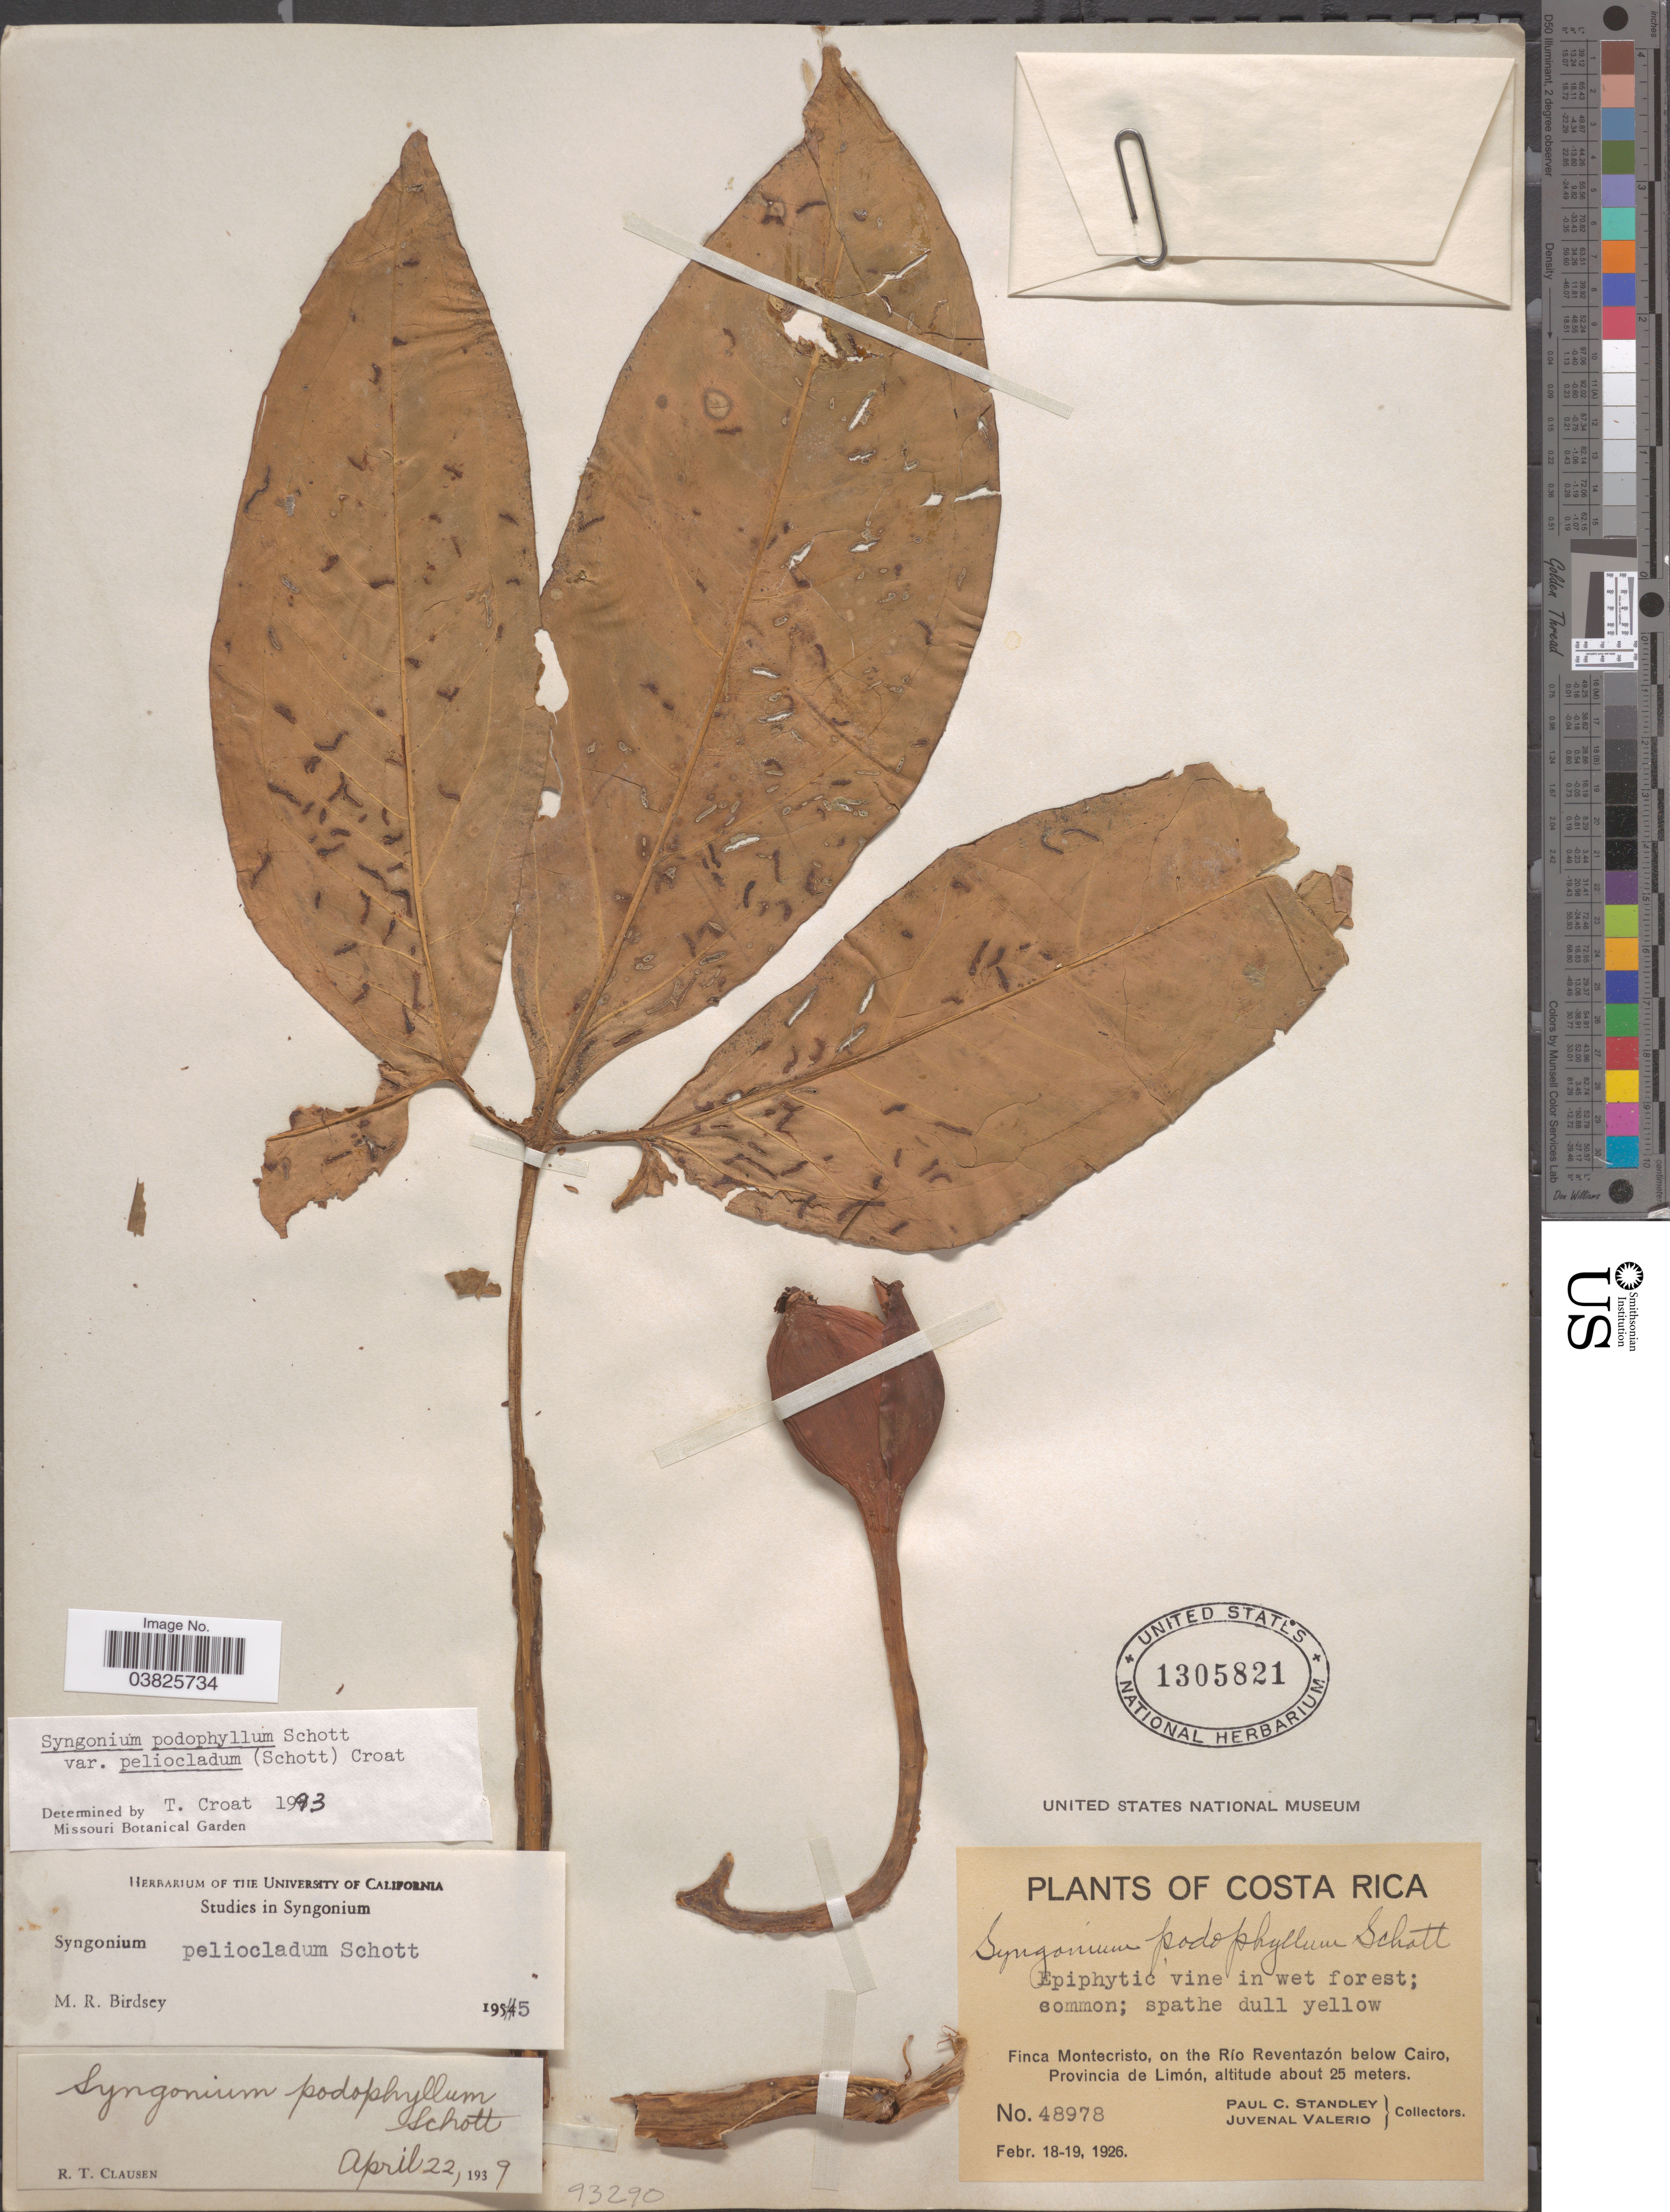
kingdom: Plantae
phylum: Tracheophyta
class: Liliopsida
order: Alismatales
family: Araceae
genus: Syngonium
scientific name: Syngonium podophyllum var. peliocladum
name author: (Schott) Croat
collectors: P. C. Standley & J. Valerio R.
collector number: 48978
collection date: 1926-02-18/1926-02-19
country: Costa Rica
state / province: Limón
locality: Finca Montecristo, on the Río Reventazón below Cairo.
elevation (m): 25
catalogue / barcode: US 1305821